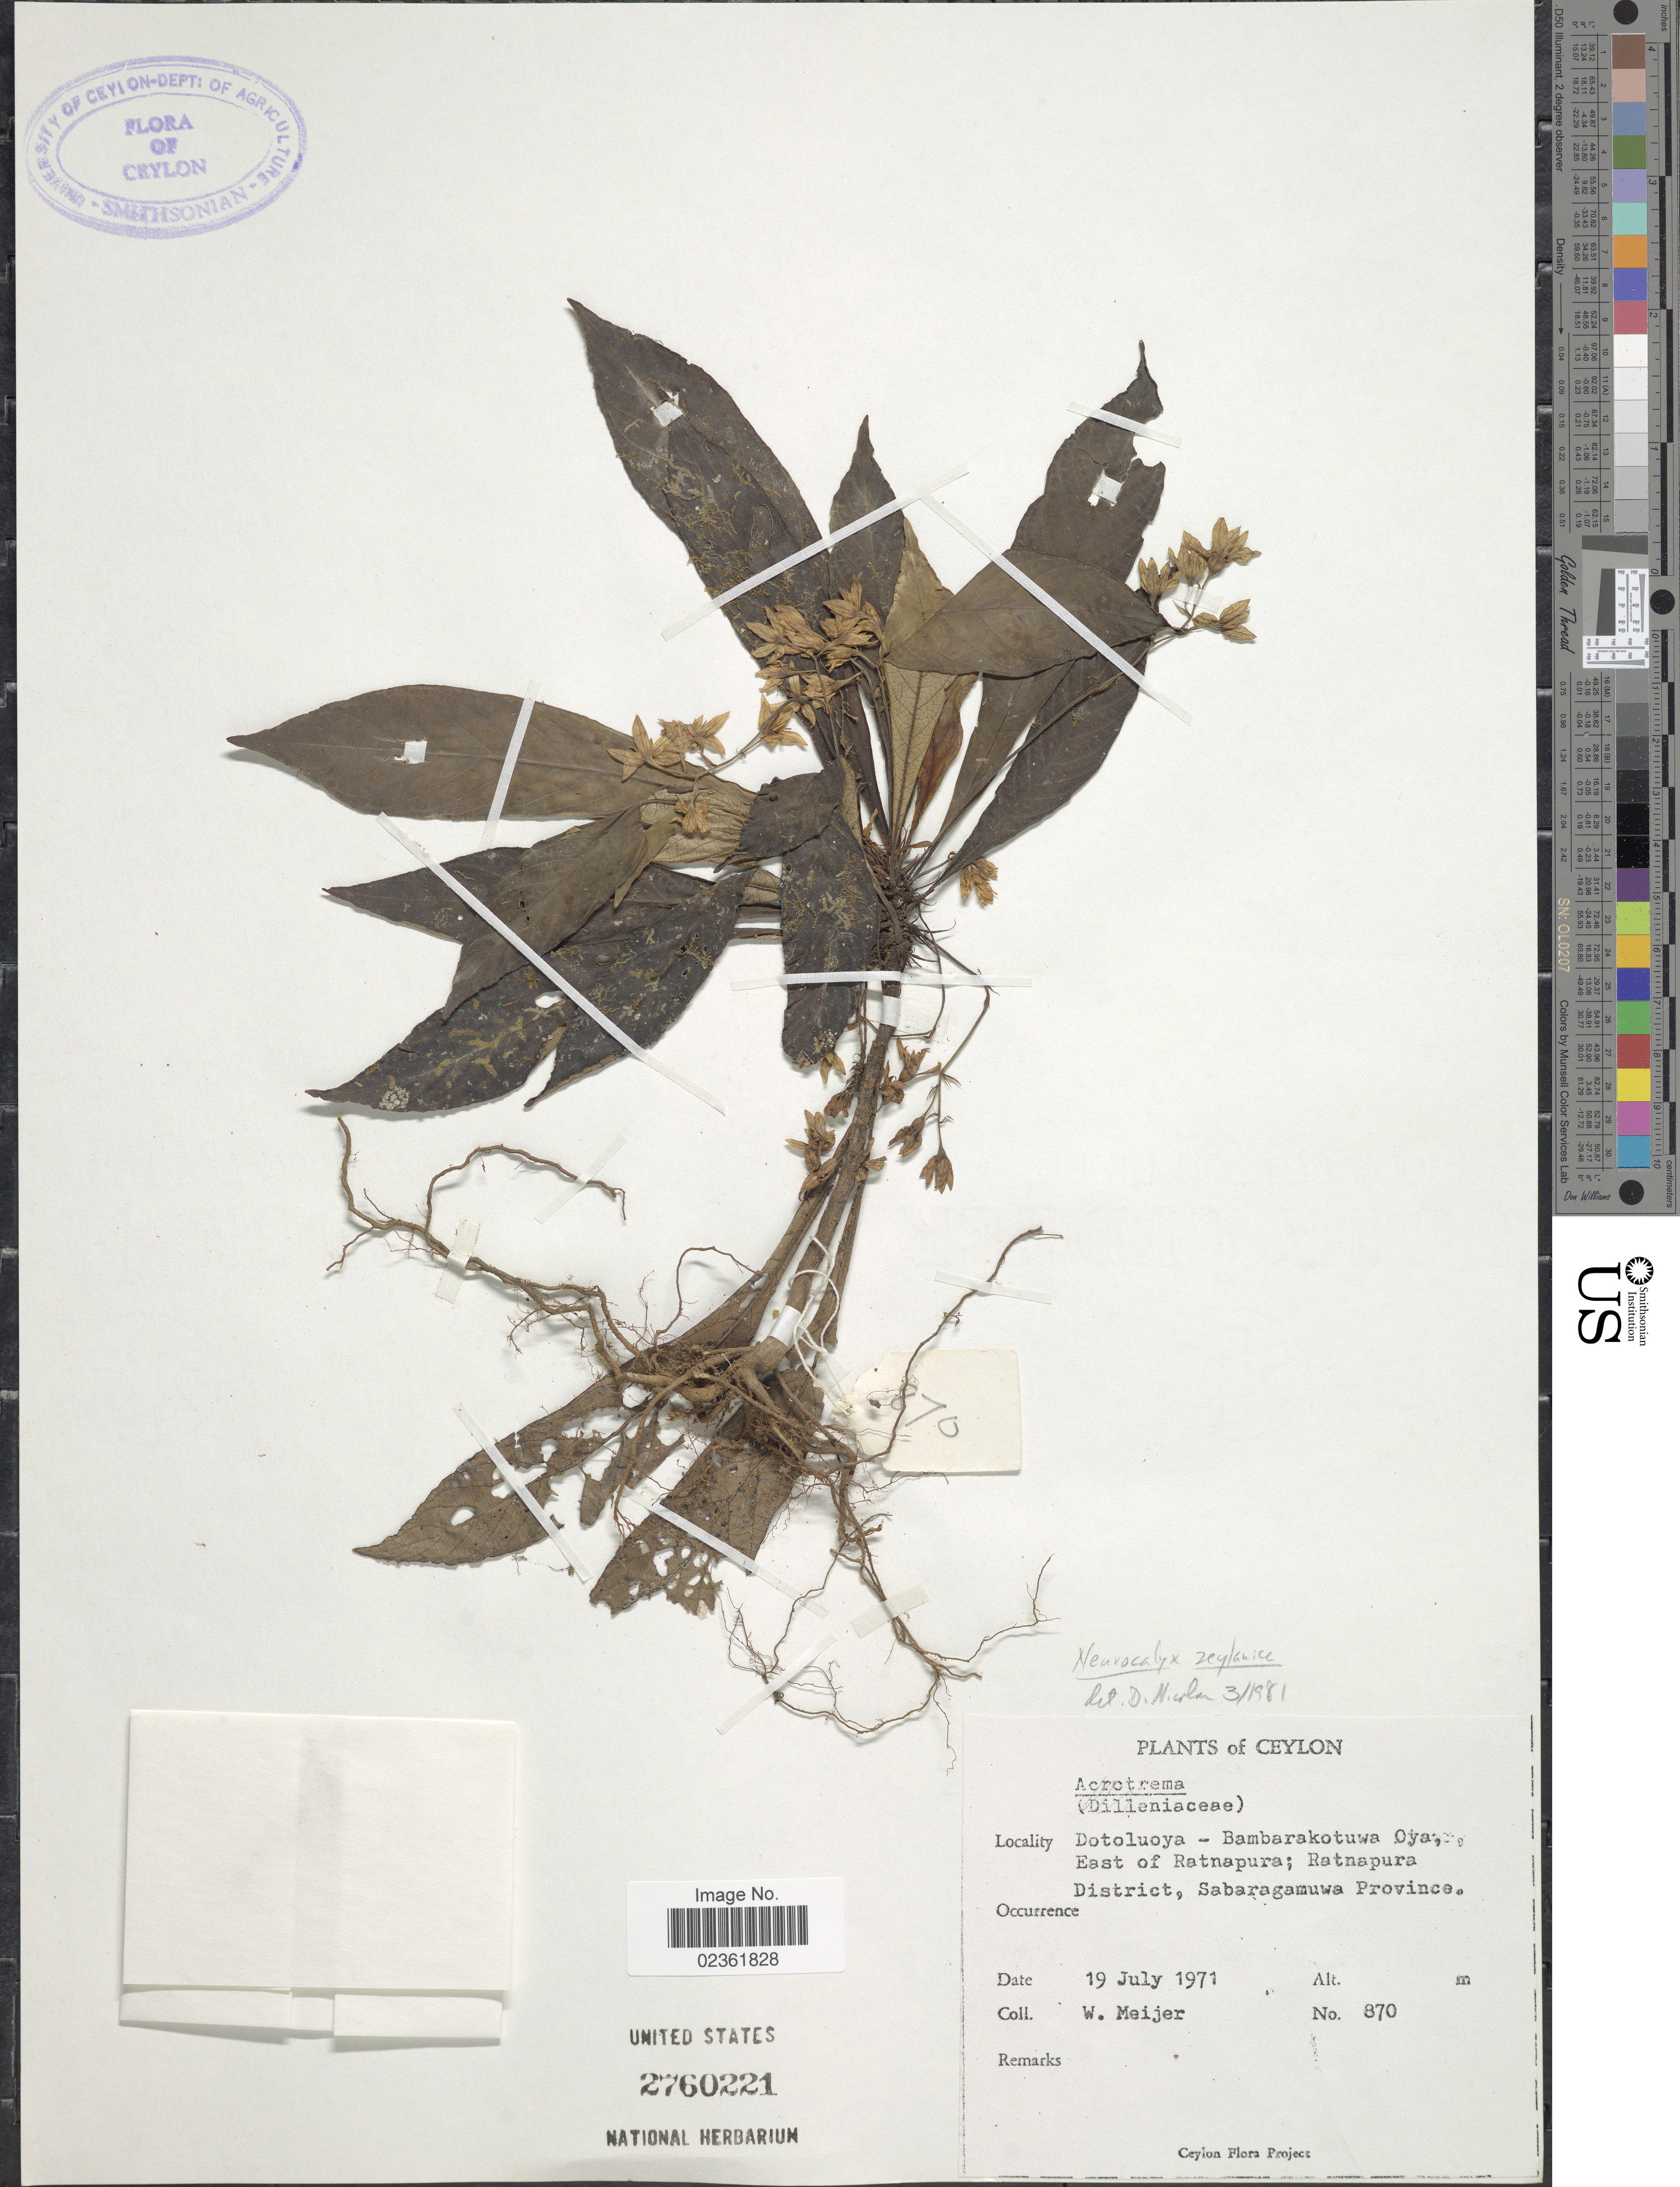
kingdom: Plantae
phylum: Tracheophyta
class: Magnoliopsida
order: Gentianales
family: Rubiaceae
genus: Neurocalyx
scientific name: Neurocalyx zeylanicus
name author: Hook.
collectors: W. Meijer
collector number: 870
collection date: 1971-07-19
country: Sri Lanka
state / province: Sabaragamuwa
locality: Ceylon, Dotoluoya-Bambarakotuwa Oya, East of Ratnapura; Ratnapura District.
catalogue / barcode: US 2760221